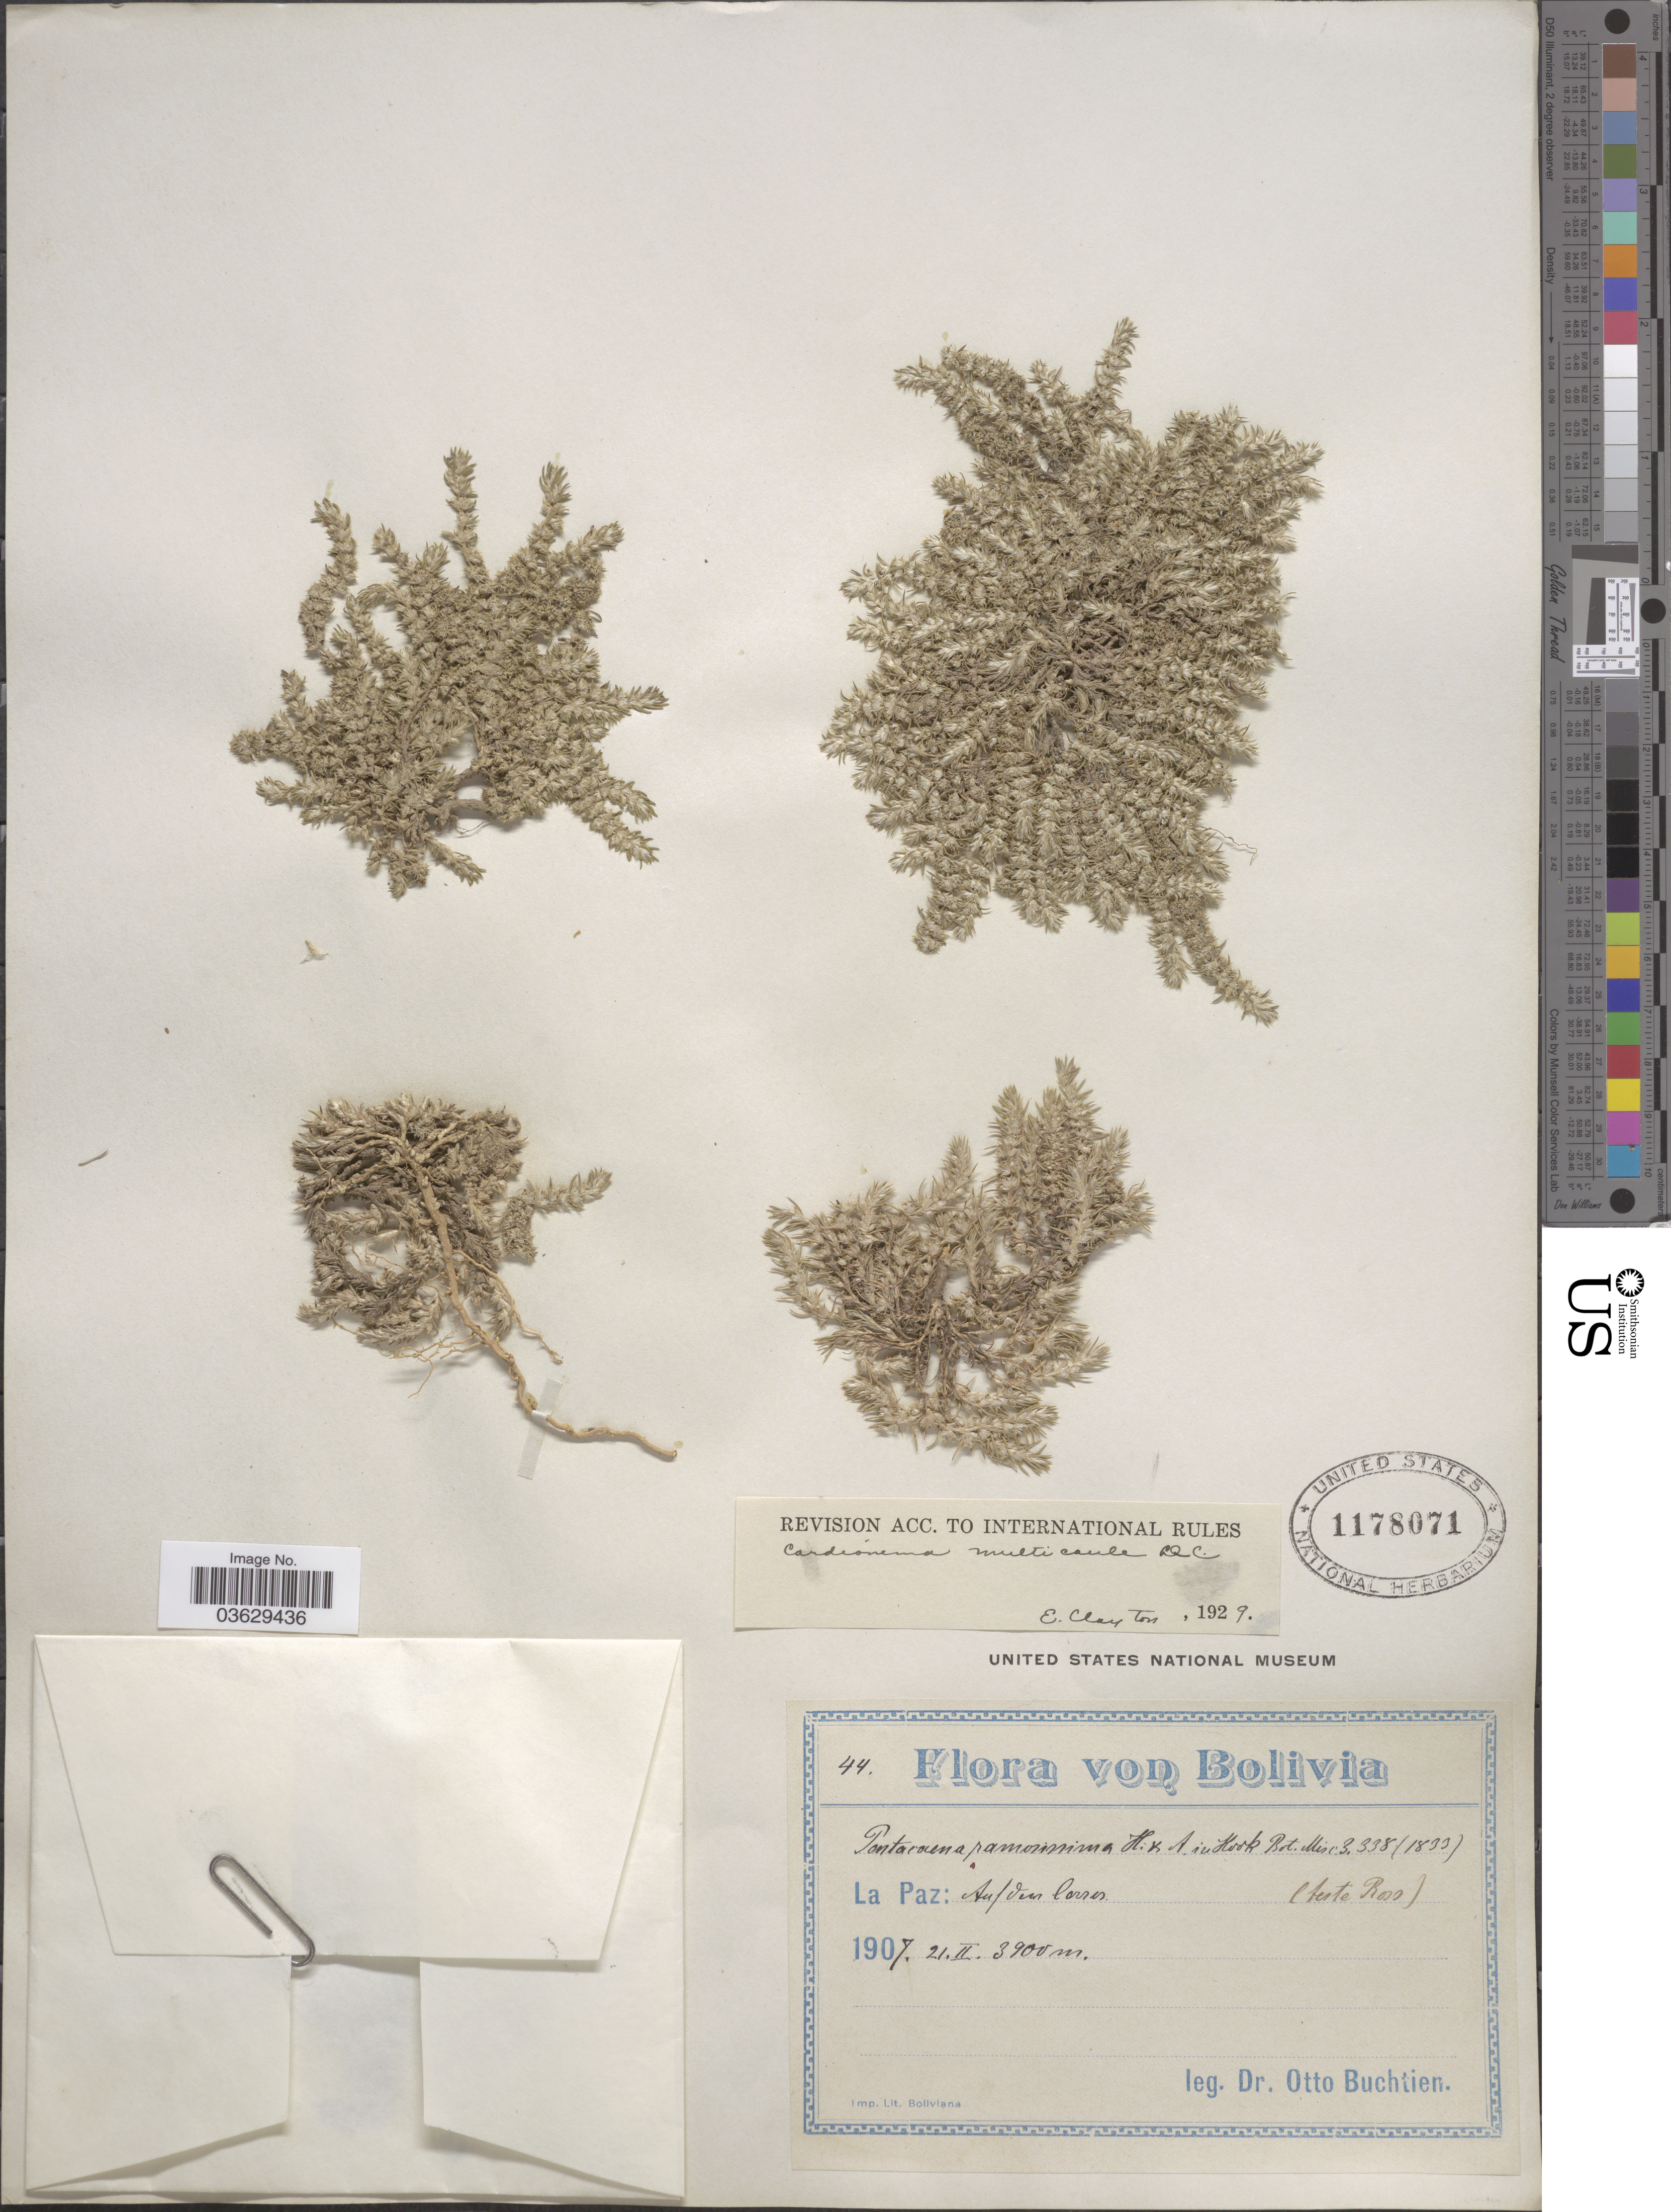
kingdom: Plantae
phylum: Tracheophyta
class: Magnoliopsida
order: Caryophyllales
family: Caryophyllaceae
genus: Cardionema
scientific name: Cardionema ramosissimum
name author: (Weinm.) A. Nelson & J.F. Macbr.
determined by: U.S. National Herbarium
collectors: O. Buchtien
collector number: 44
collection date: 1907-02-21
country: Bolivia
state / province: La Paz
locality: Auf den cerros.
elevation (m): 3900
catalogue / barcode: US 1178071